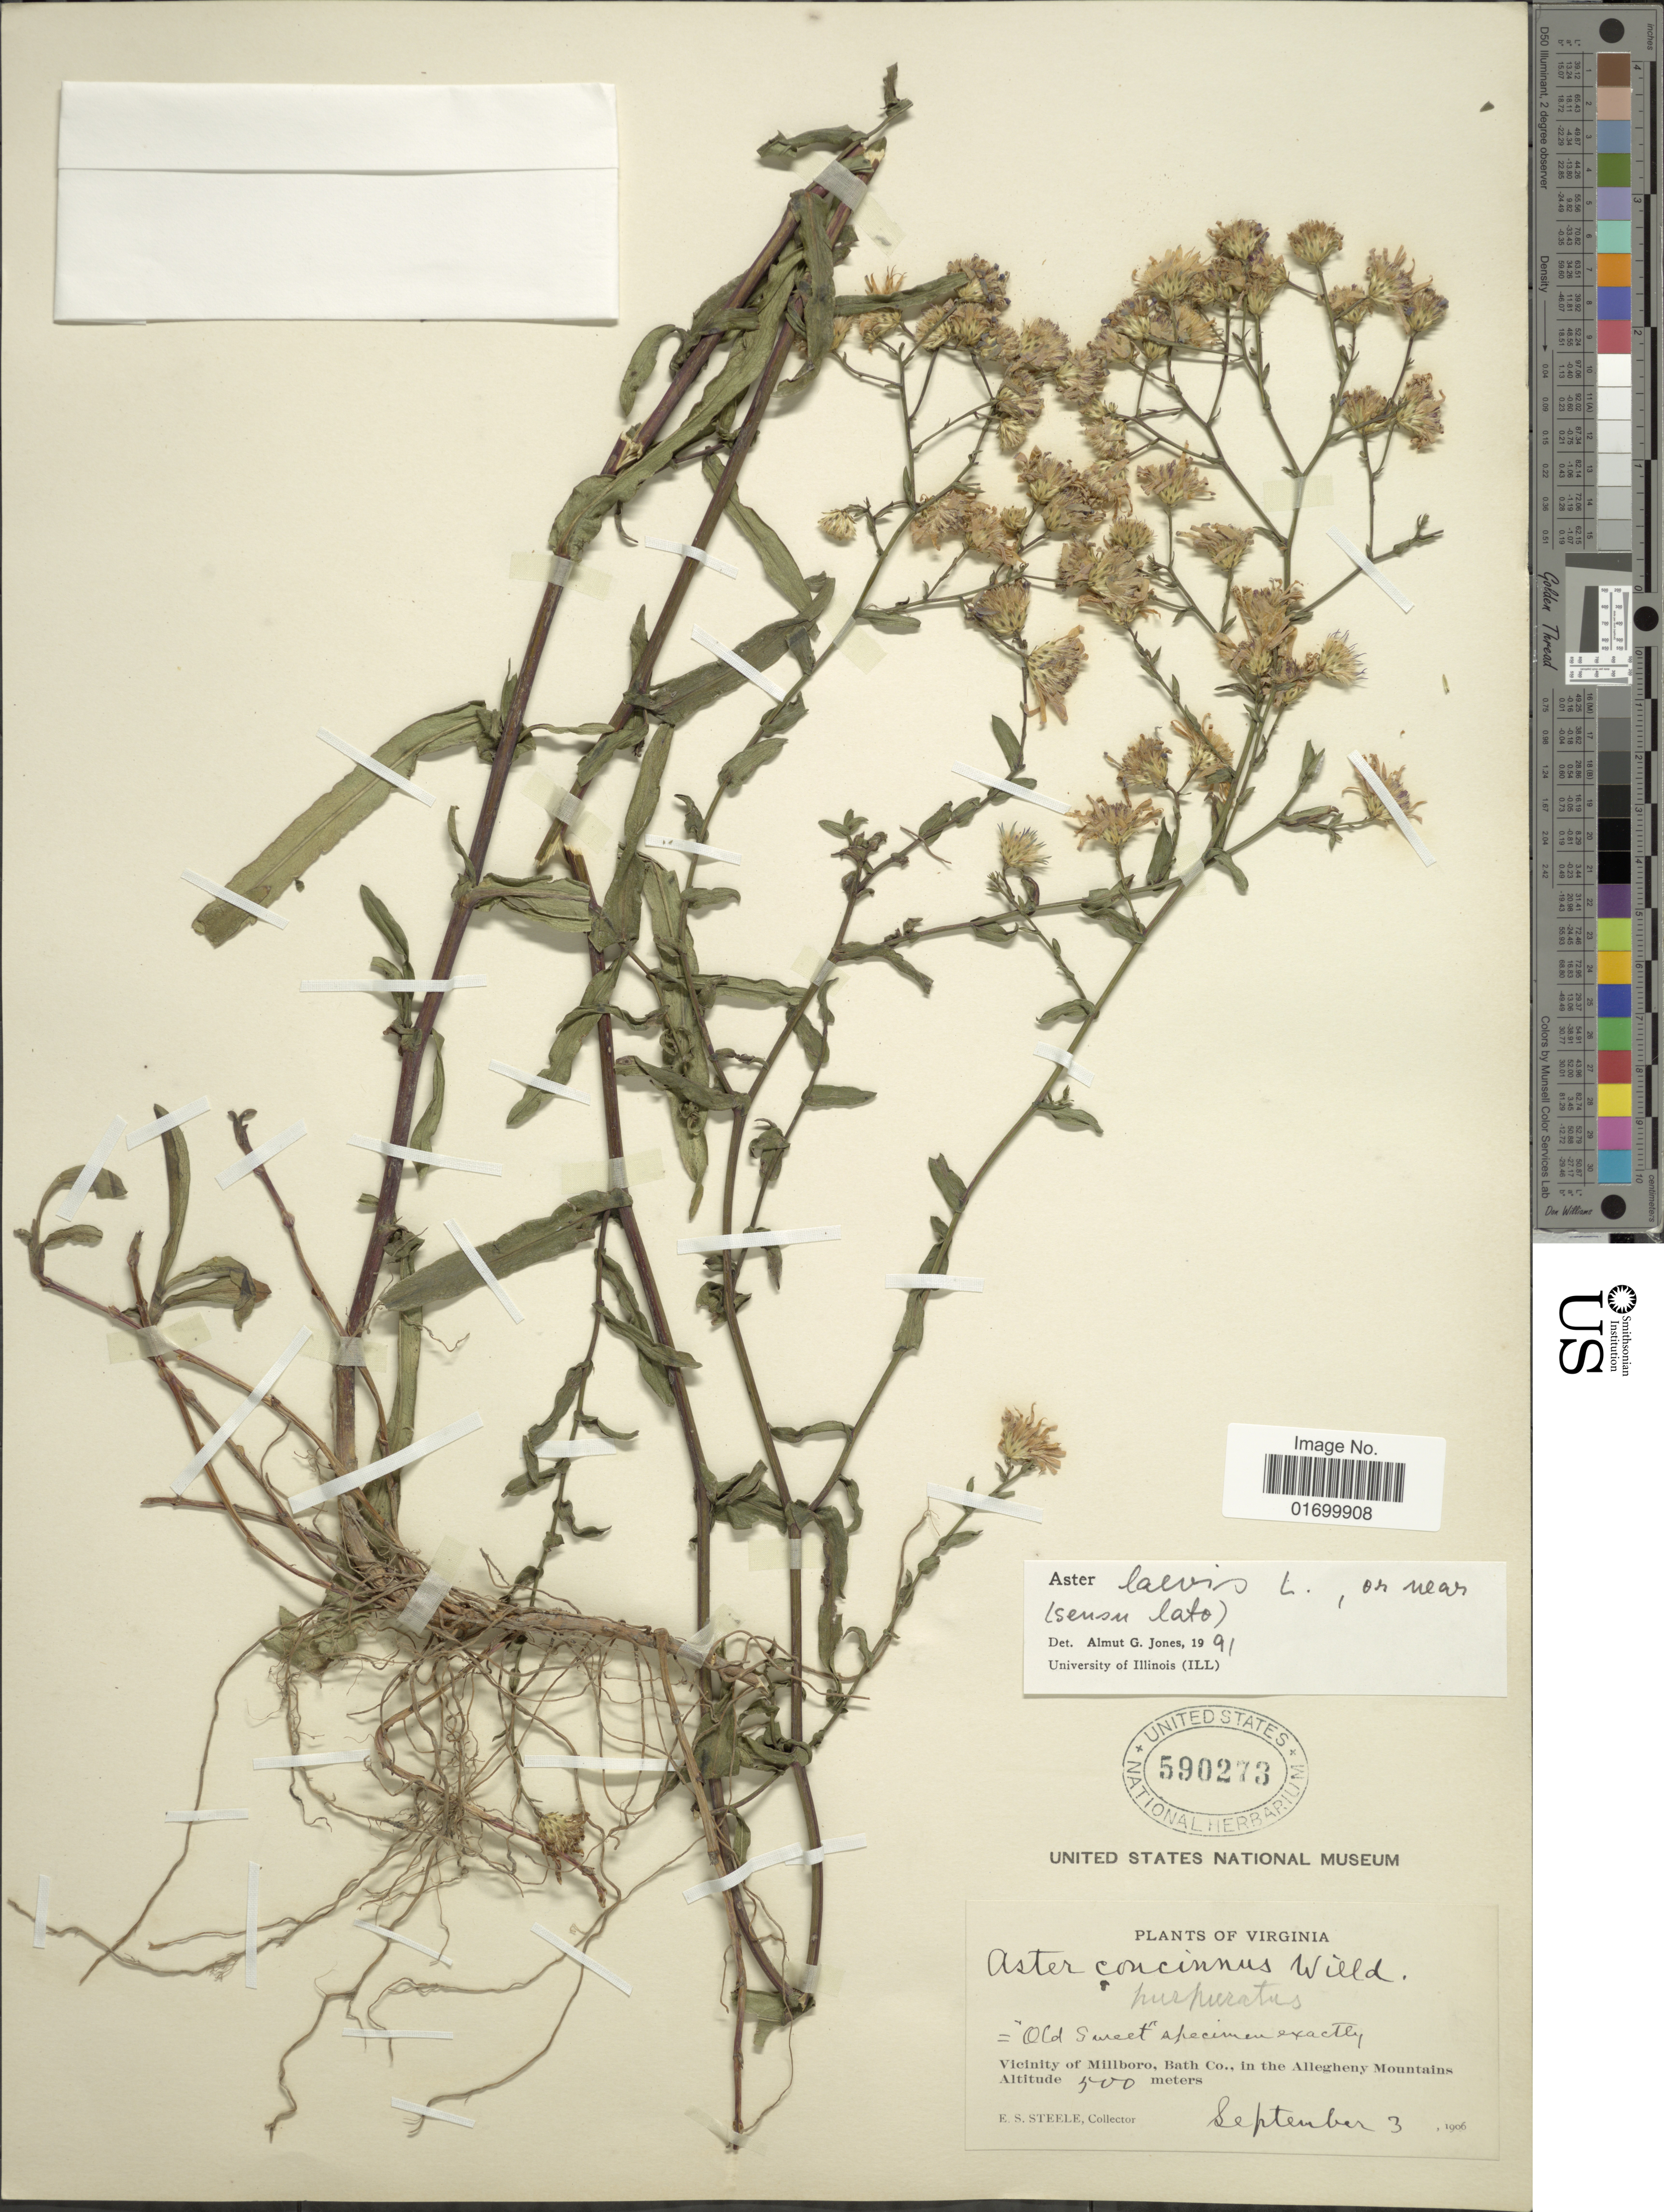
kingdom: Plantae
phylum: Tracheophyta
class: Magnoliopsida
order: Asterales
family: Asteraceae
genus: Symphyotrichum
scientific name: Symphyotrichum laeve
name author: (L.) Á. Löve & D. Löve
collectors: E. Steele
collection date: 1906-09-03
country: United States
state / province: Virginia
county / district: Bath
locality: Vicinity of Millboro, Bath Co., in the Allegheny Mountains.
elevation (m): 500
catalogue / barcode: US 590273